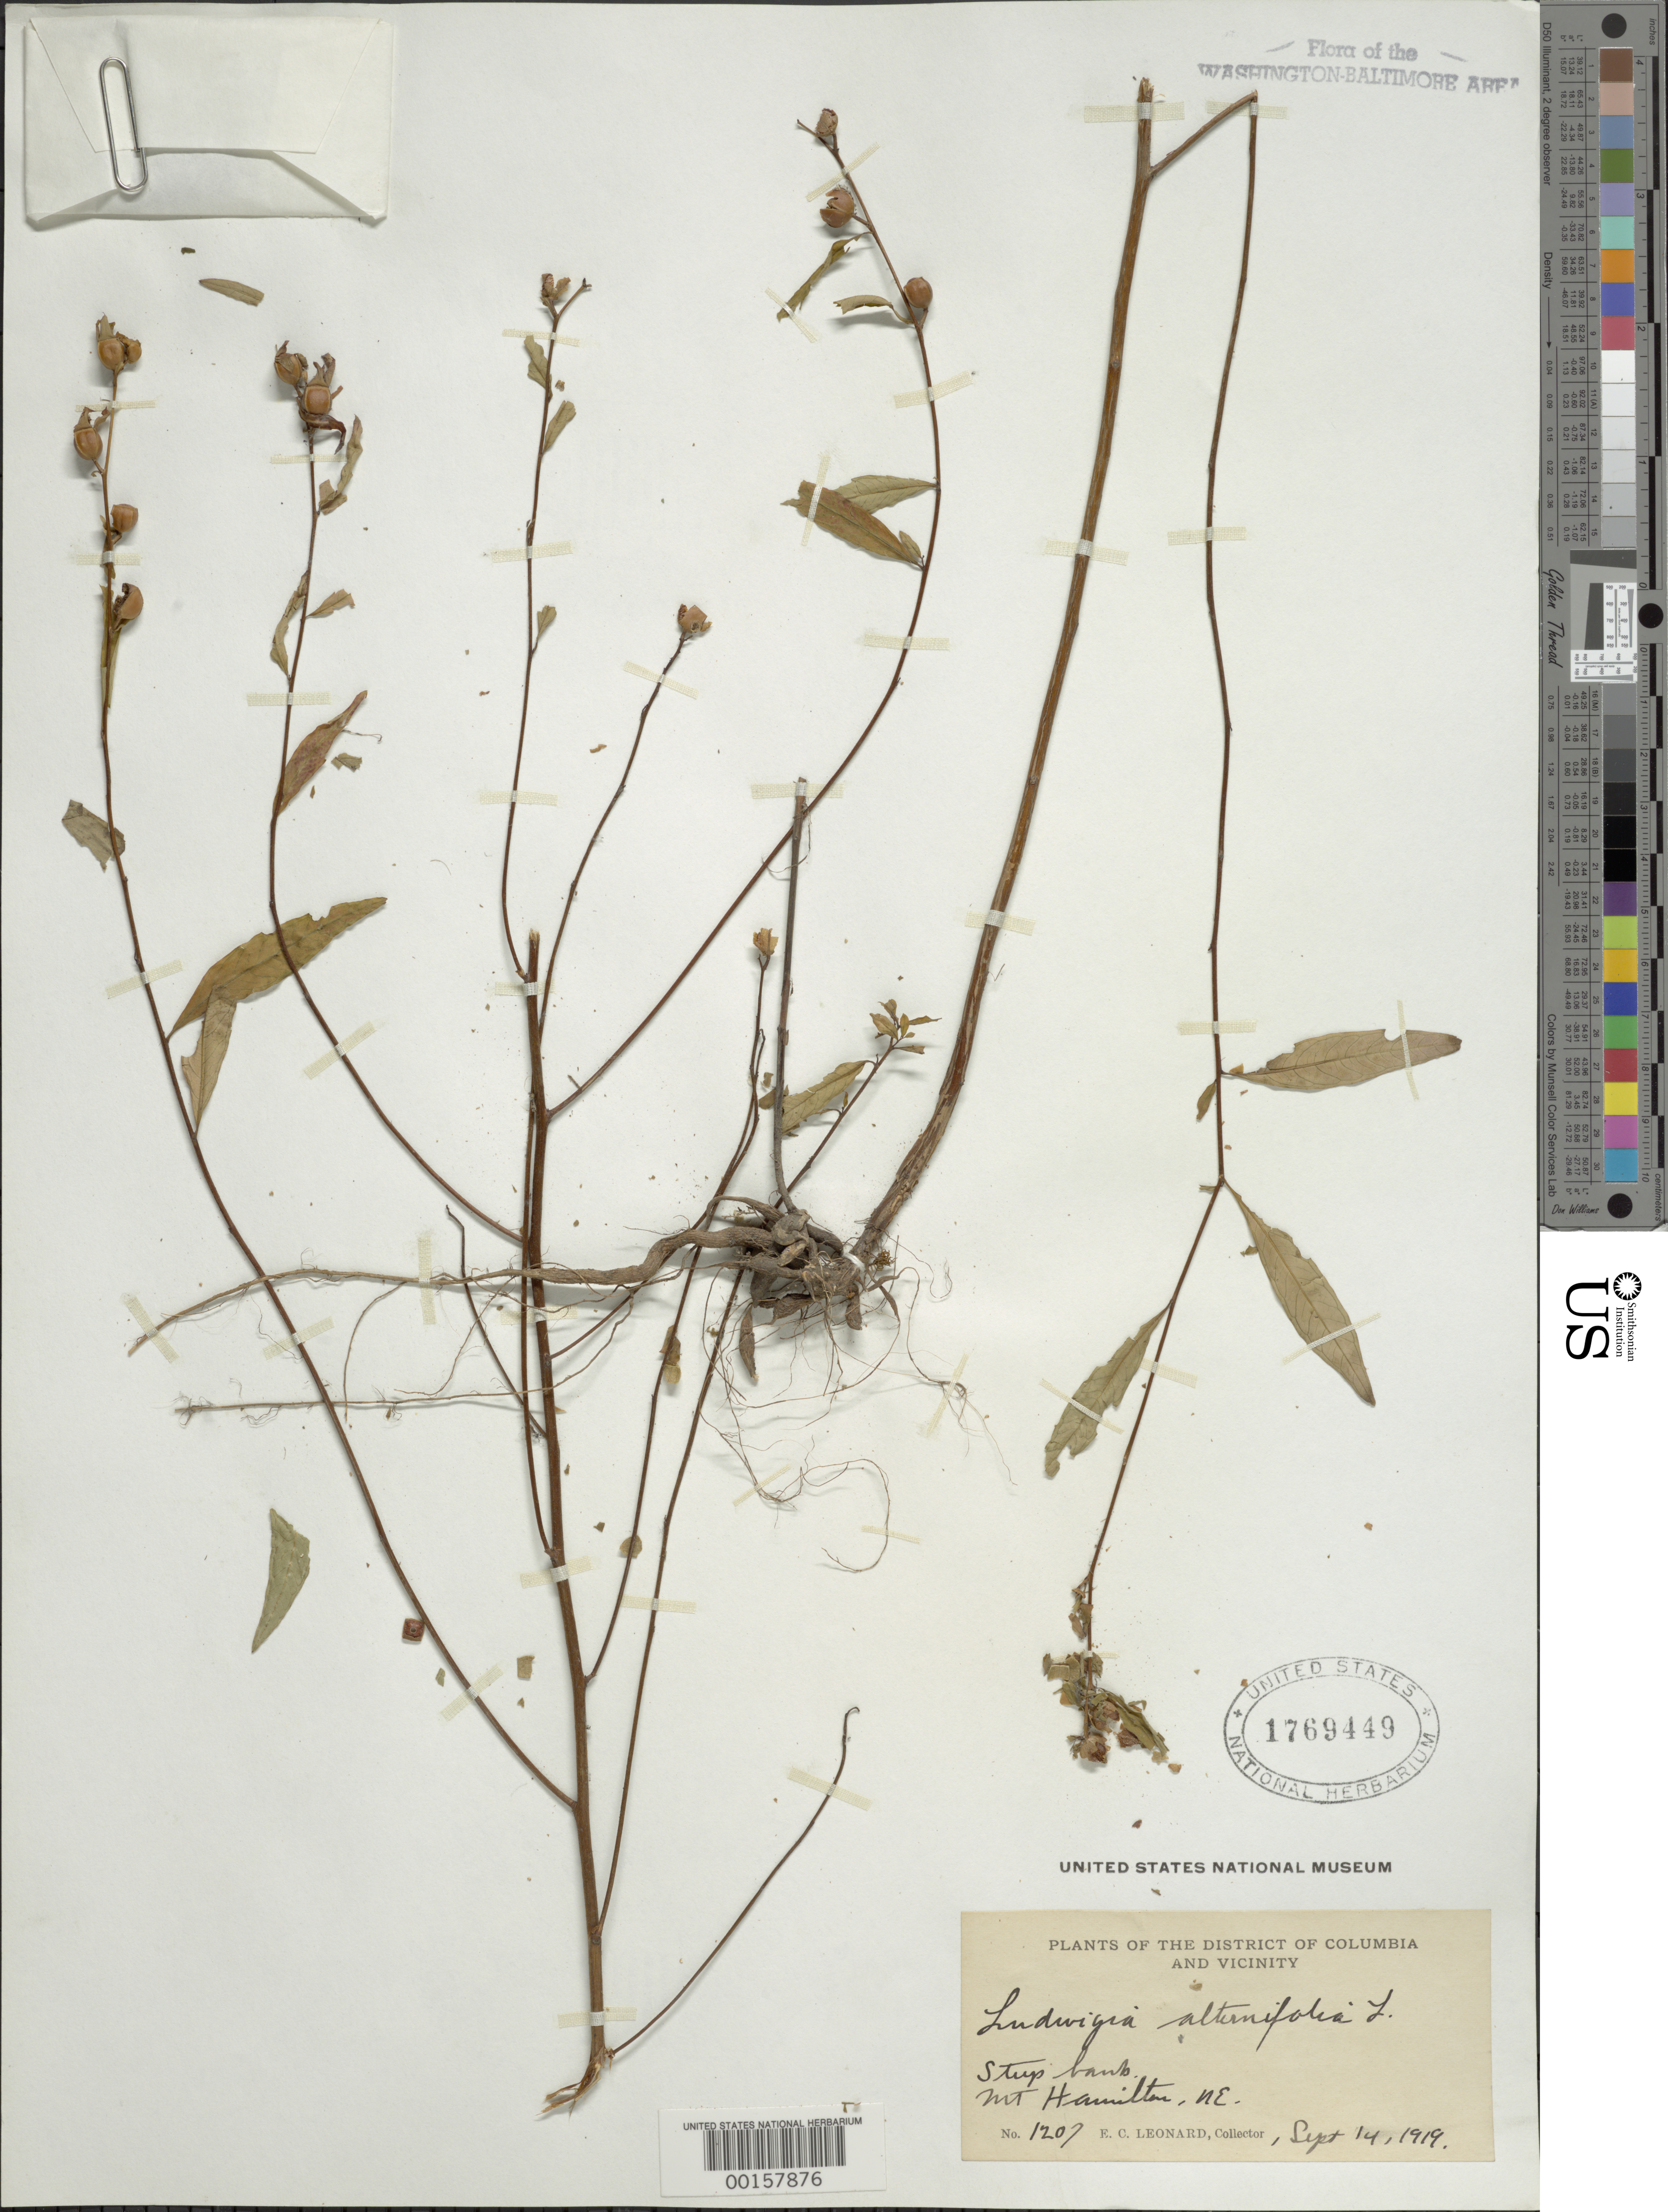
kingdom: Plantae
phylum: Tracheophyta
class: Magnoliopsida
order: Myrtales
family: Onagraceae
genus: Ludwigia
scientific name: Ludwigia alternifolia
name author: L.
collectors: E. C. Leonard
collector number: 1207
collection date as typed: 14 Sep 1919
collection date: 1919-09-14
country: United States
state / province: District of Columbia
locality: Mt. Hamilton, NE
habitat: Steep bank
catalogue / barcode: US 1769449